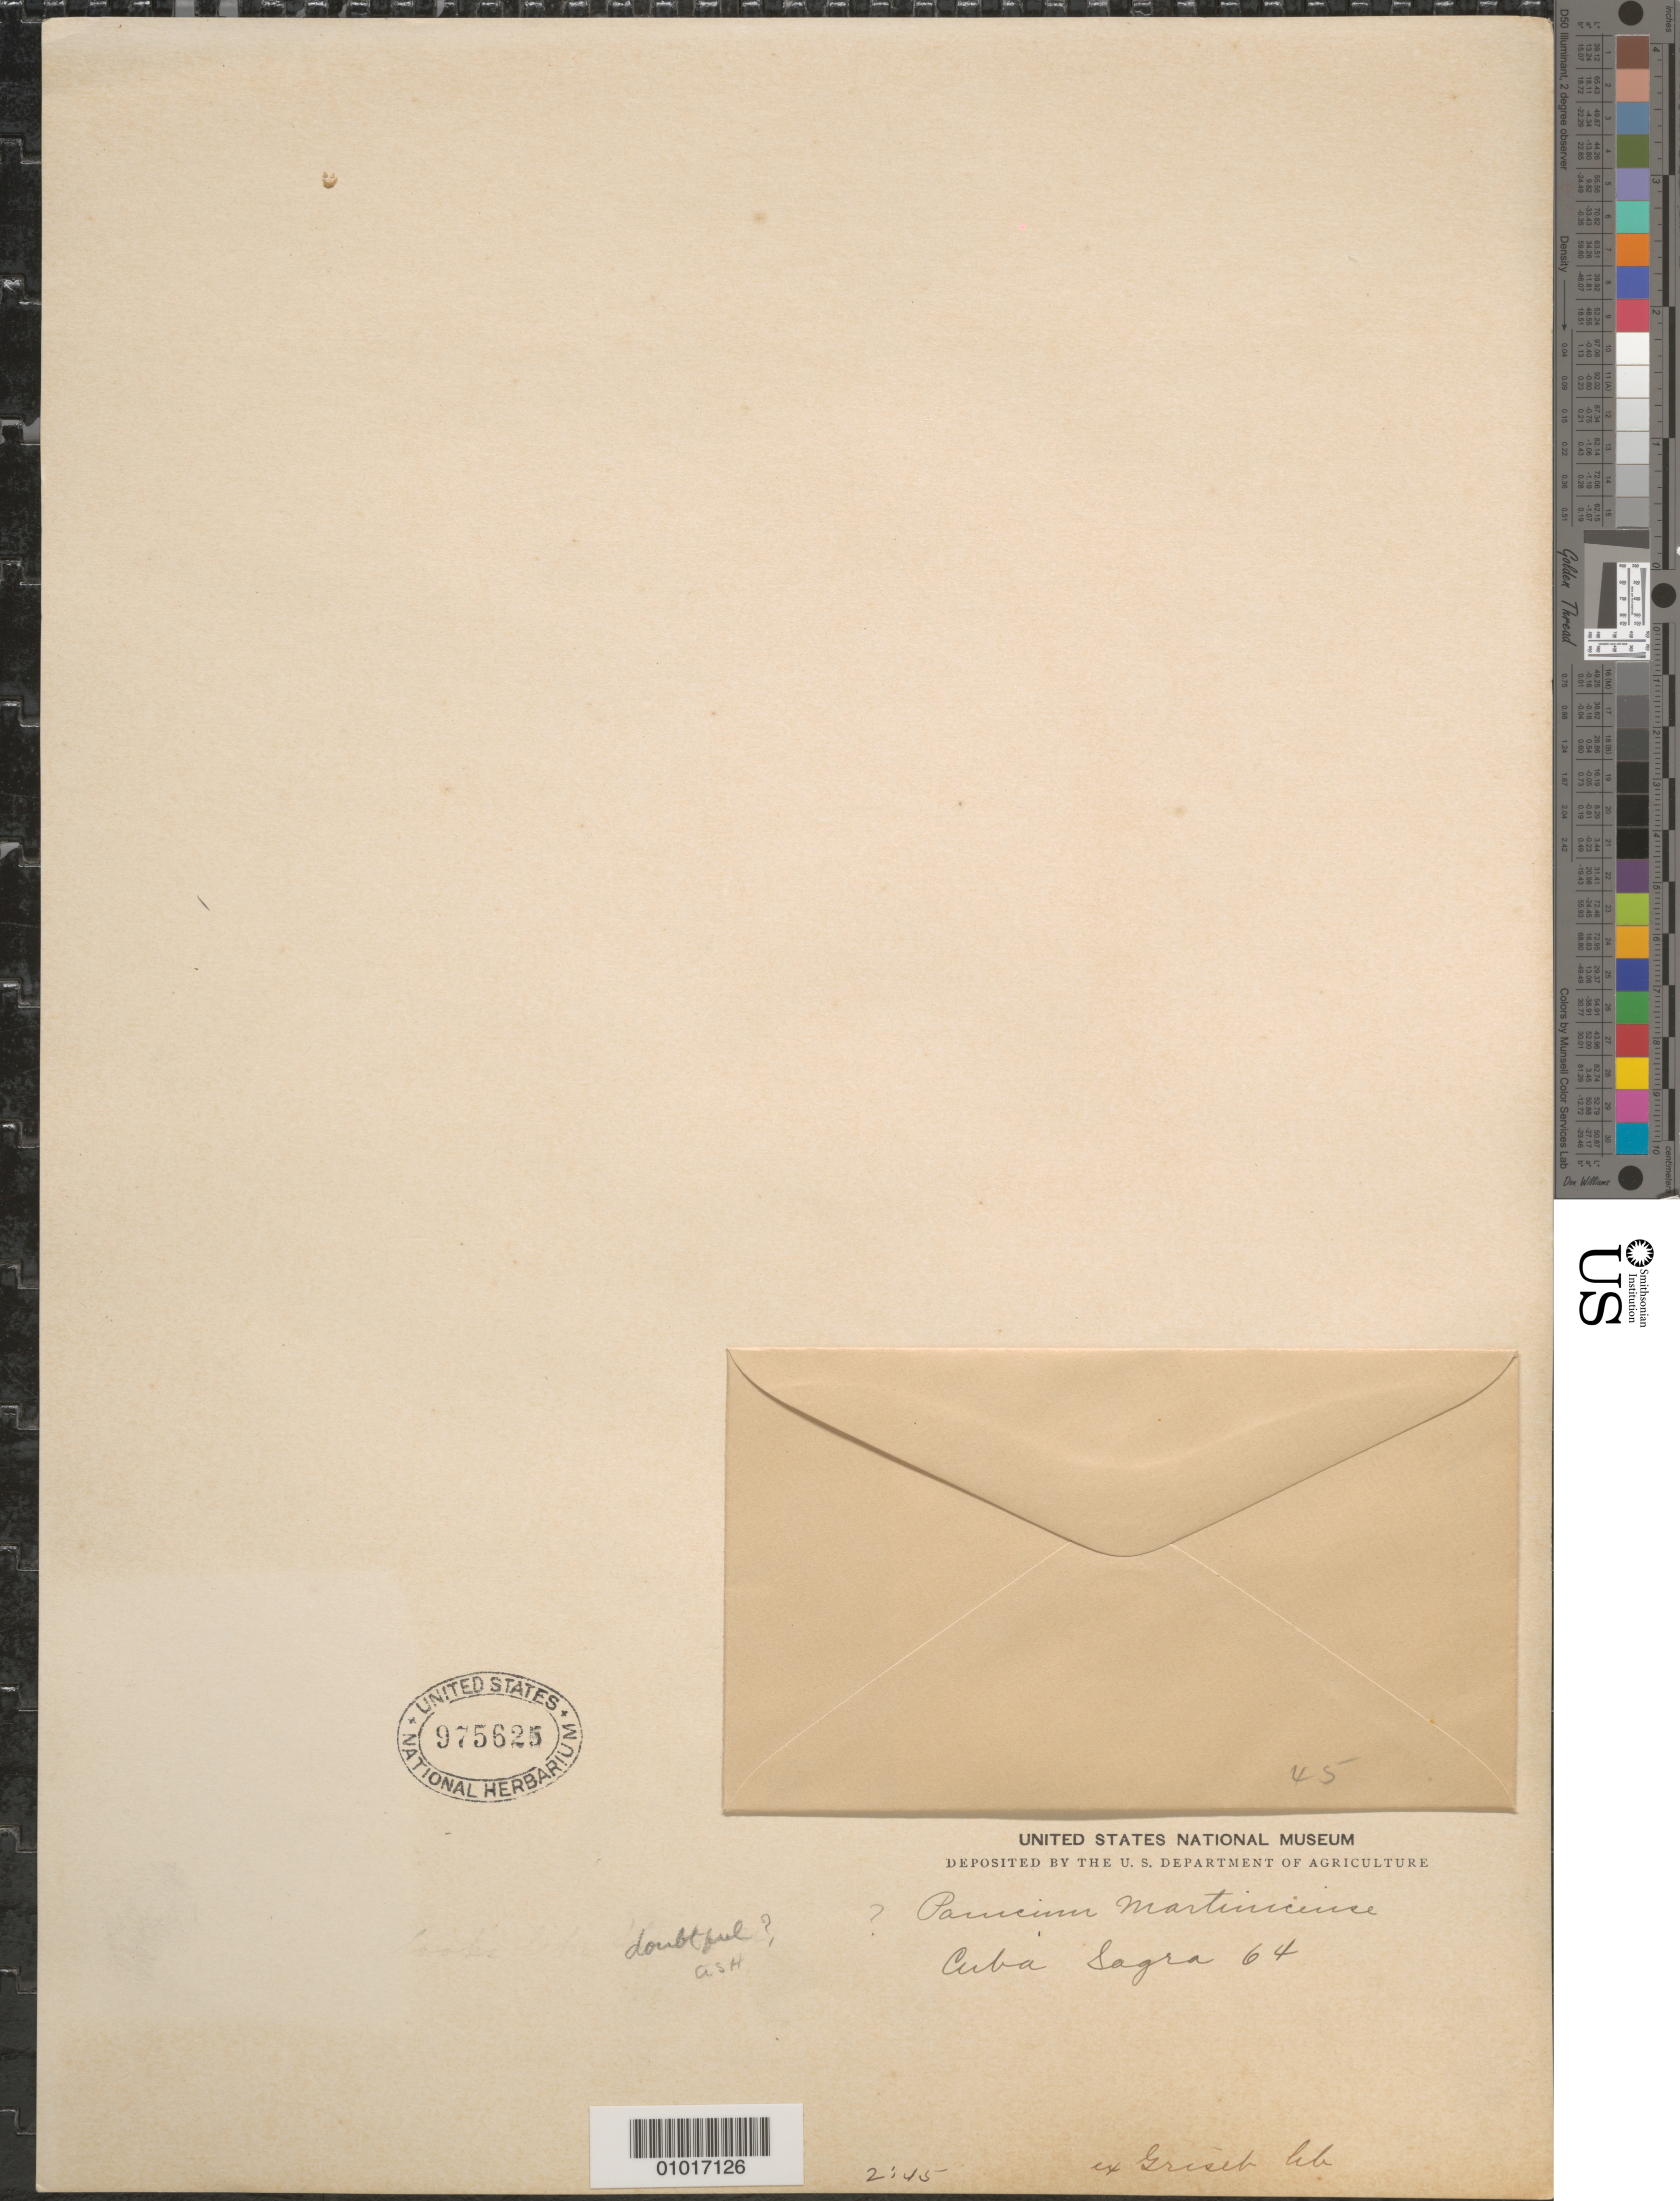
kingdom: Plantae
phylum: Tracheophyta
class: Liliopsida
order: Poales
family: Poaceae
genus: Lasiacis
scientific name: Lasiacis divaricata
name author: (L.) Hitchc.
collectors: R. de la Sagra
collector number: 45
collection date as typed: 01 Jan 1864 to 31 Dec 1864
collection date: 1864-01-01/1864-12-31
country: Cuba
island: Cuba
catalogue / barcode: US 975625